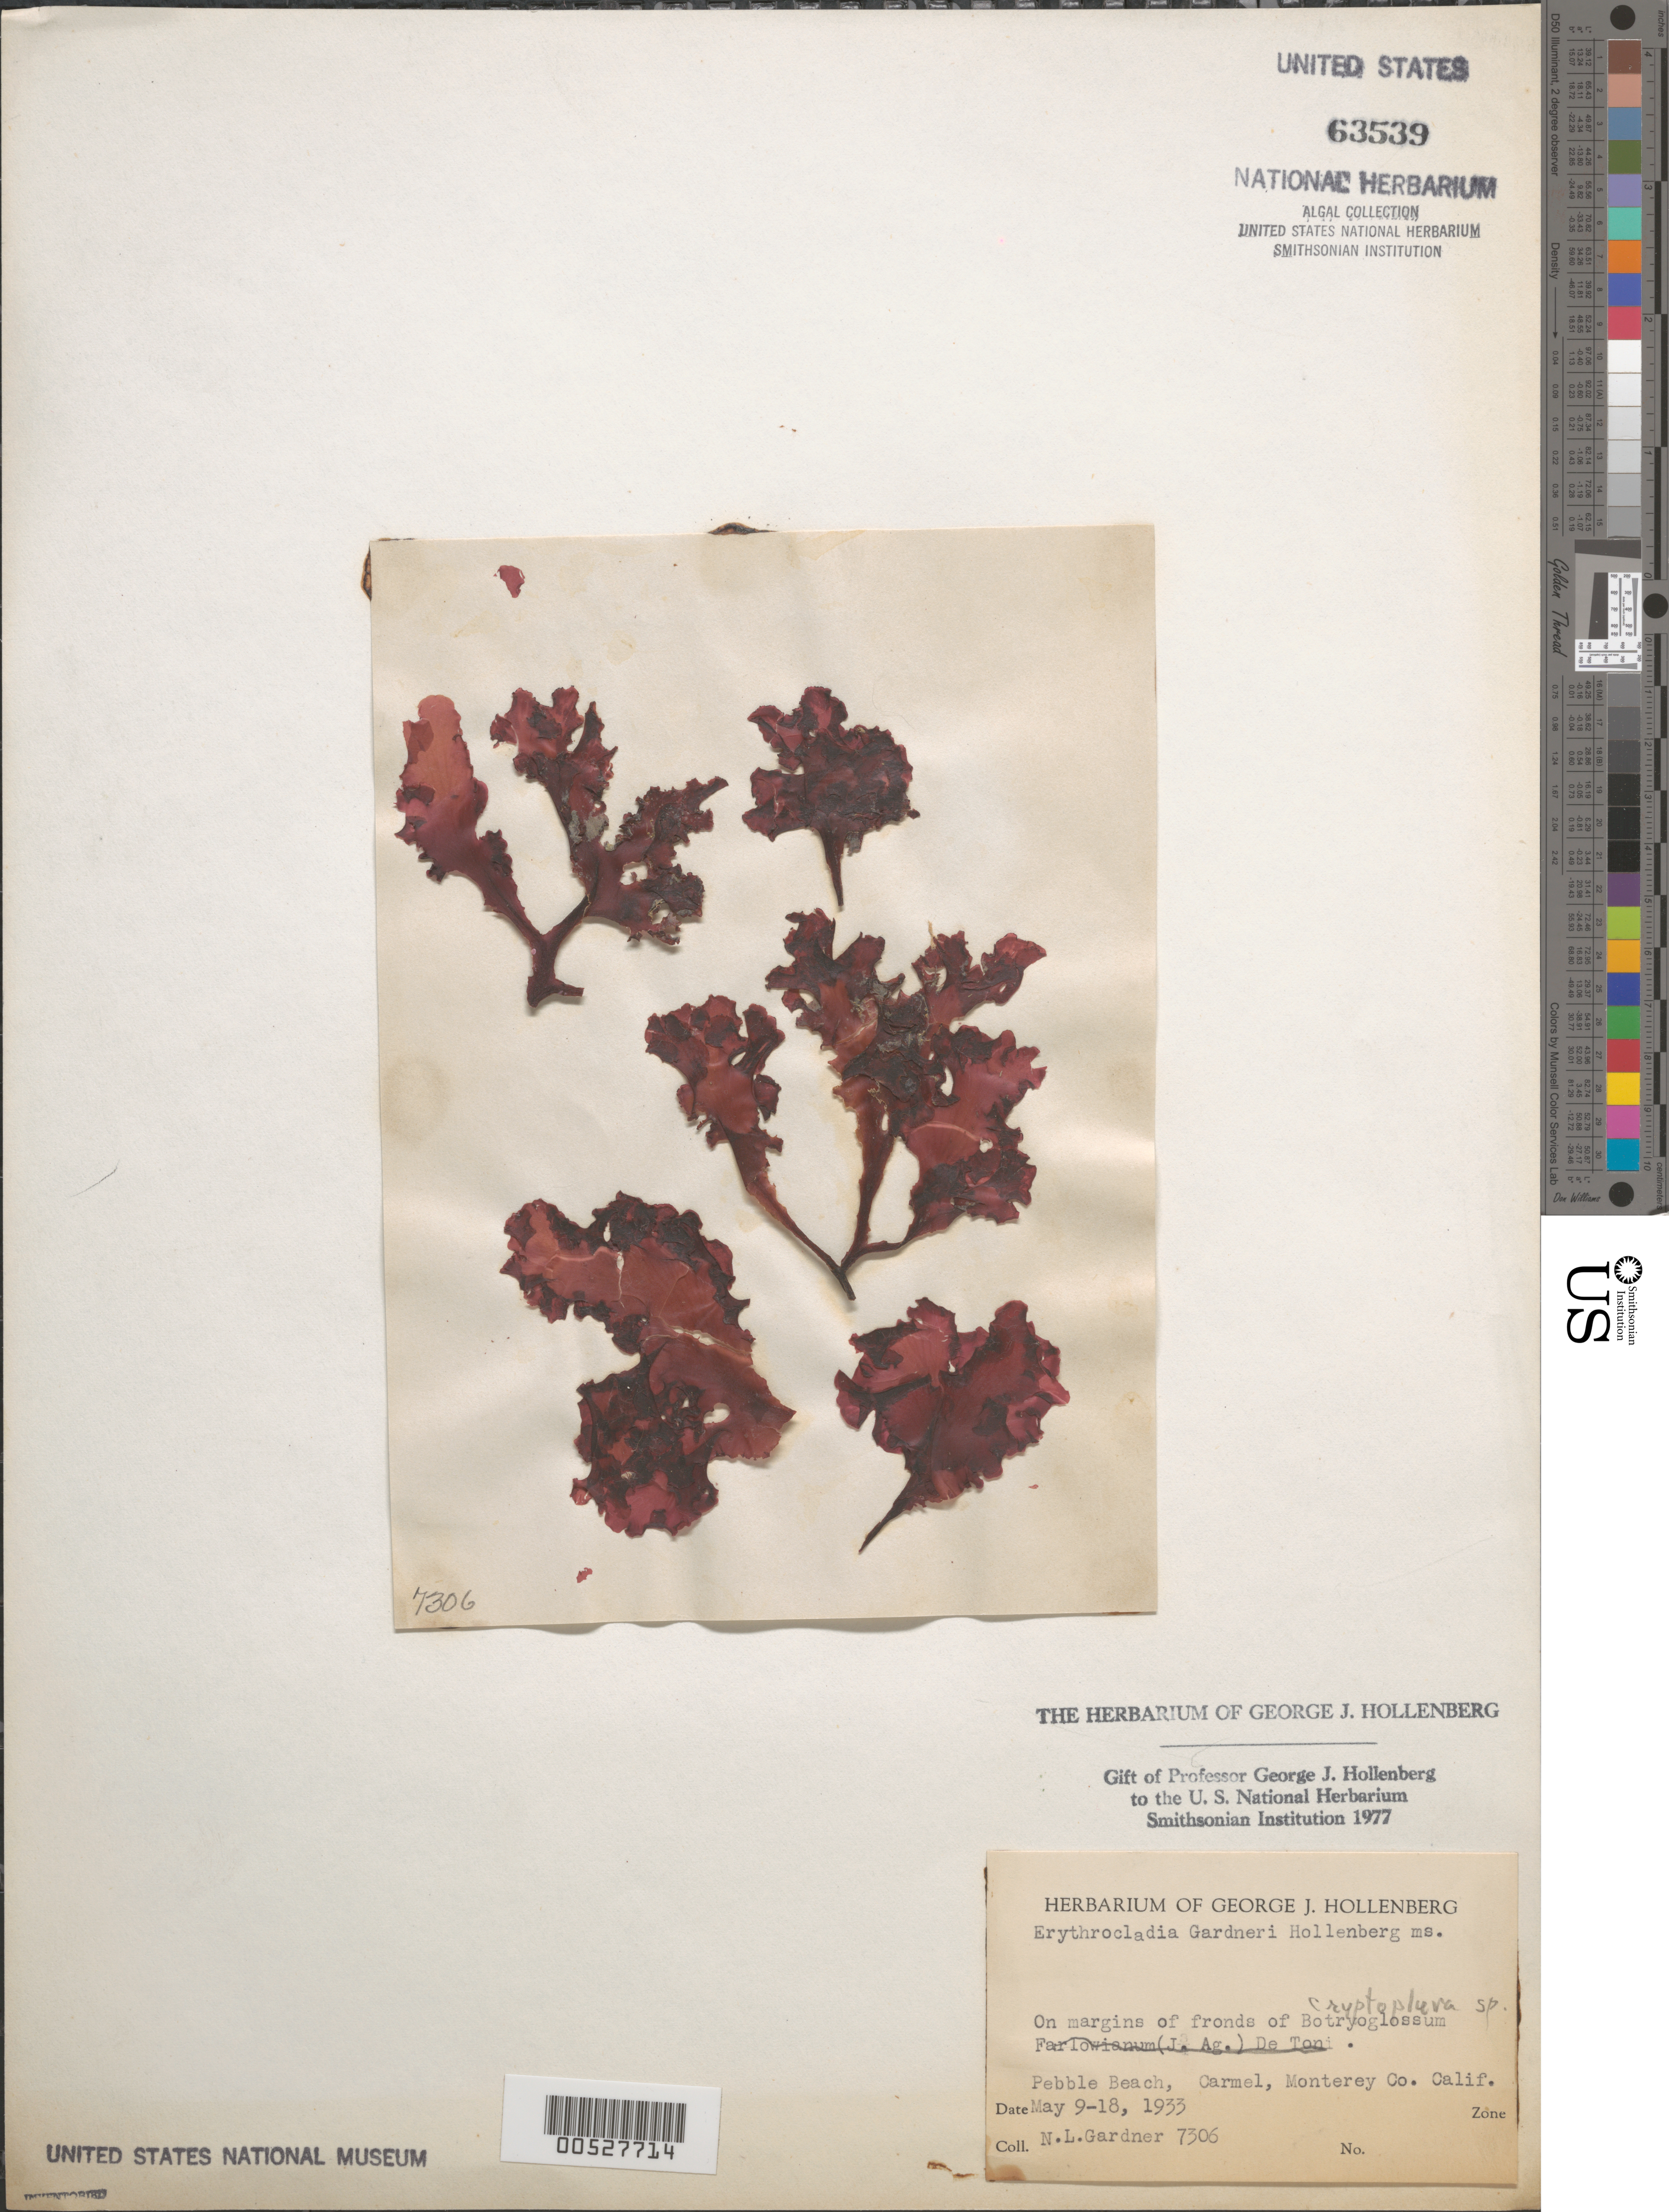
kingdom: Plantae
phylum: Rhodophyta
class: Compsopogonophyceae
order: Erythropeltidales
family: Erythrotrichiaceae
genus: Erythrocladia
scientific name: Erythrocladia gardneri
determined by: Hollenberg, George J.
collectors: N. Gardner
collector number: NLG 7306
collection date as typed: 09 May 1933 TO 18 May 1933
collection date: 1933-05-09/1933-05-18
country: United States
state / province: California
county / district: Monterey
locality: Pebble Beach, Carmel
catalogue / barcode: US 63539